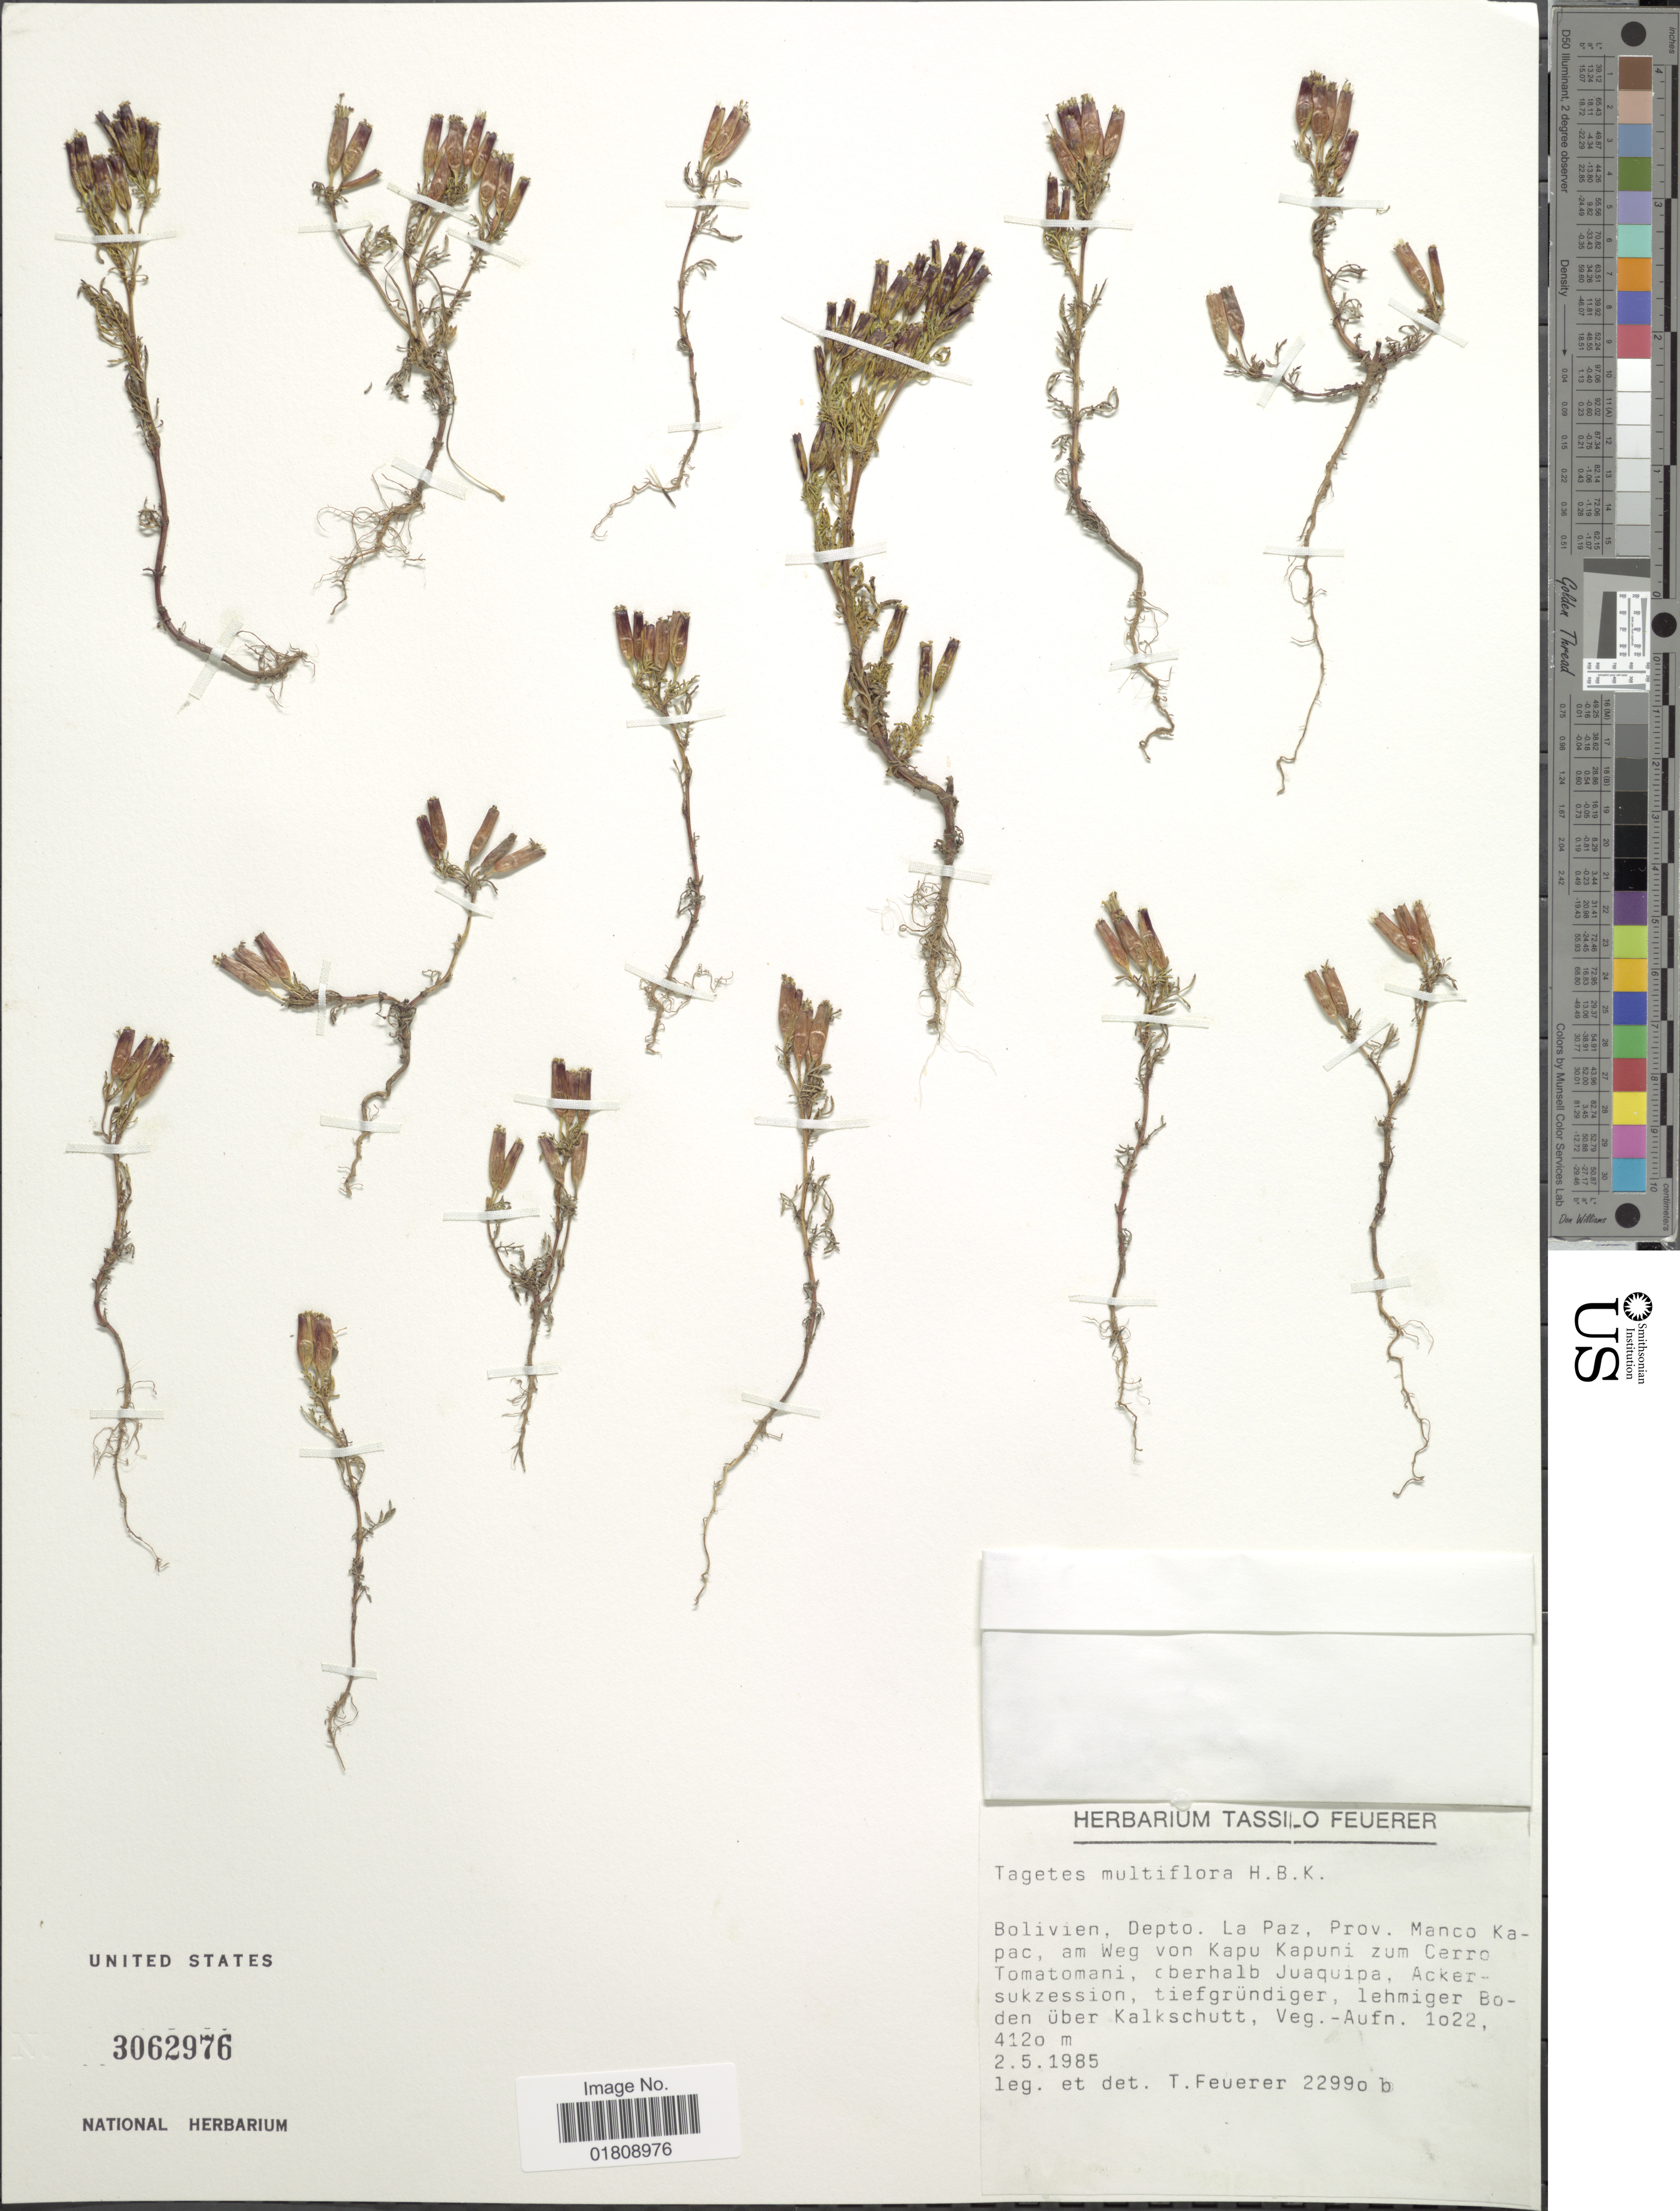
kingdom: Plantae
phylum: Tracheophyta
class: Magnoliopsida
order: Asterales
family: Asteraceae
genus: Tagetes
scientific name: Tagetes multiflora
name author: Kunth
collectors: T. Feuerer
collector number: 22990b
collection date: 1985-05-02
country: Bolivia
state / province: La Paz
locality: Prov. Manco Kapac, am Weg von Kapu Kapuni zum Cerro Tomatomani, oberhalb Juaquipa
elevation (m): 4120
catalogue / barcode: US 3062976